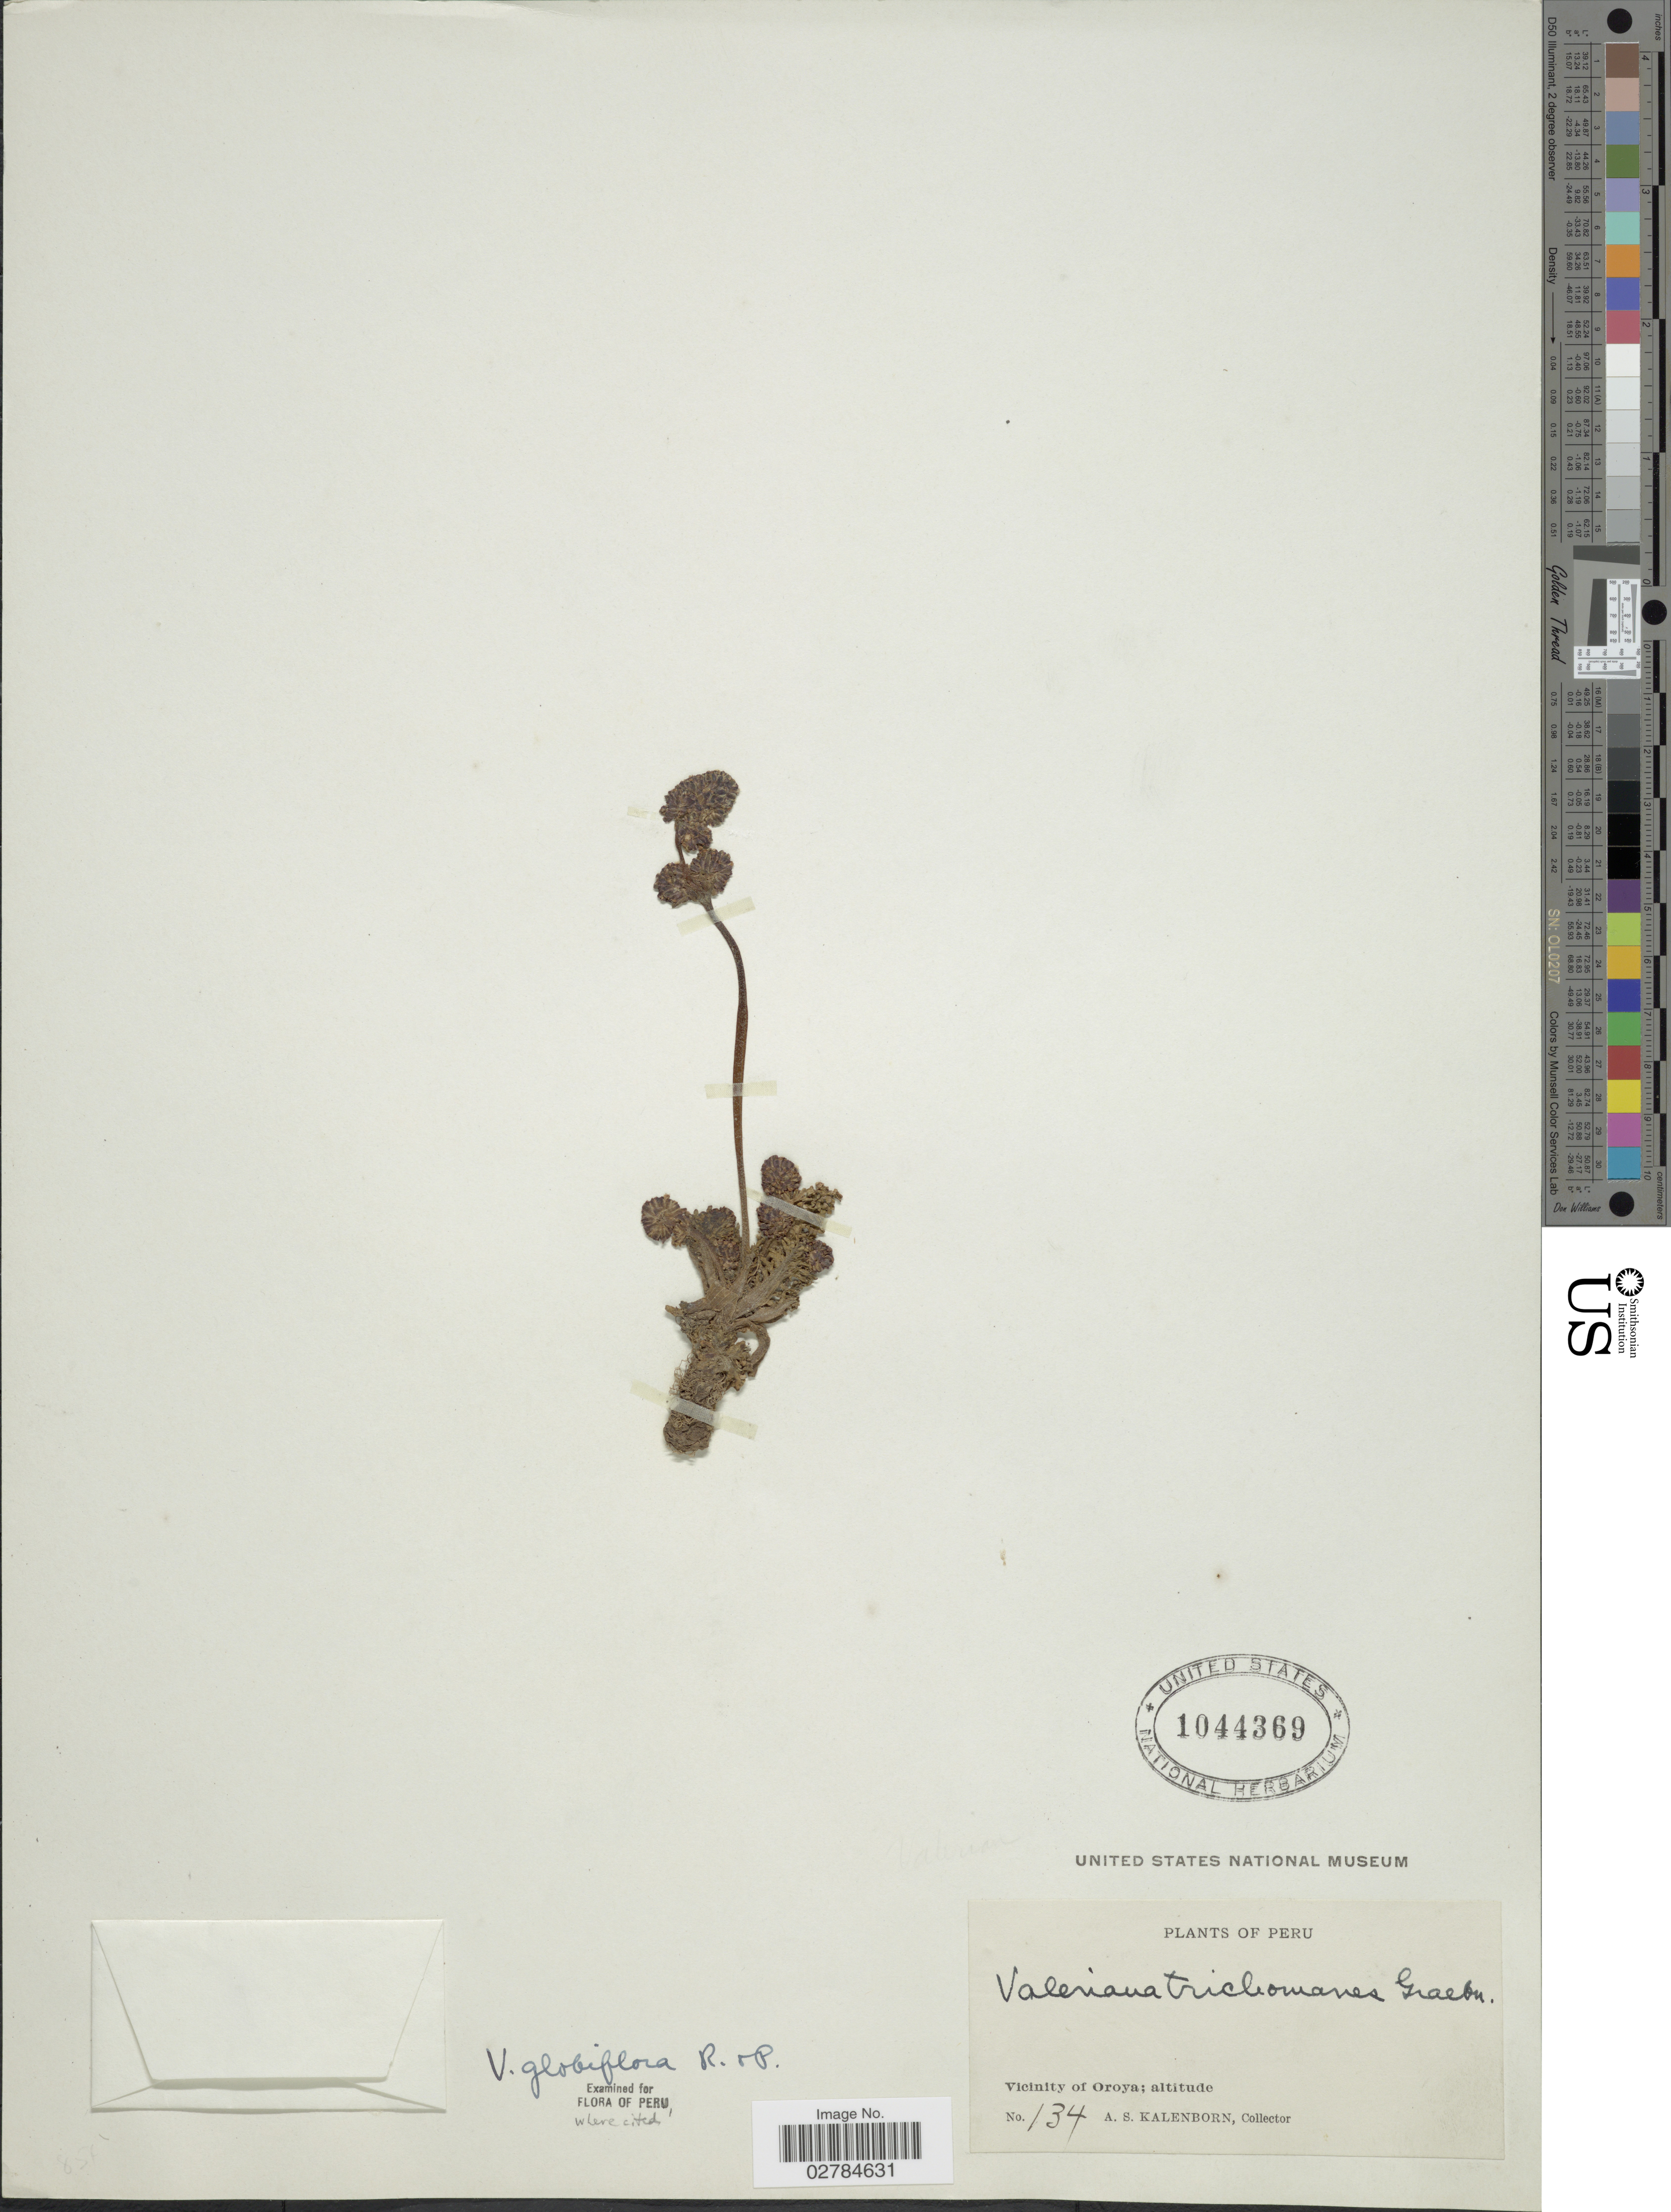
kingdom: Plantae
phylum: Tracheophyta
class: Magnoliopsida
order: Dipsacales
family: Caprifoliaceae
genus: Valeriana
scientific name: Valeriana globiflora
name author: Ruiz & Pav.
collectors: A. Kalenborn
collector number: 134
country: Peru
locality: Vicinity of Oroya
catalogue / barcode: US 1044369